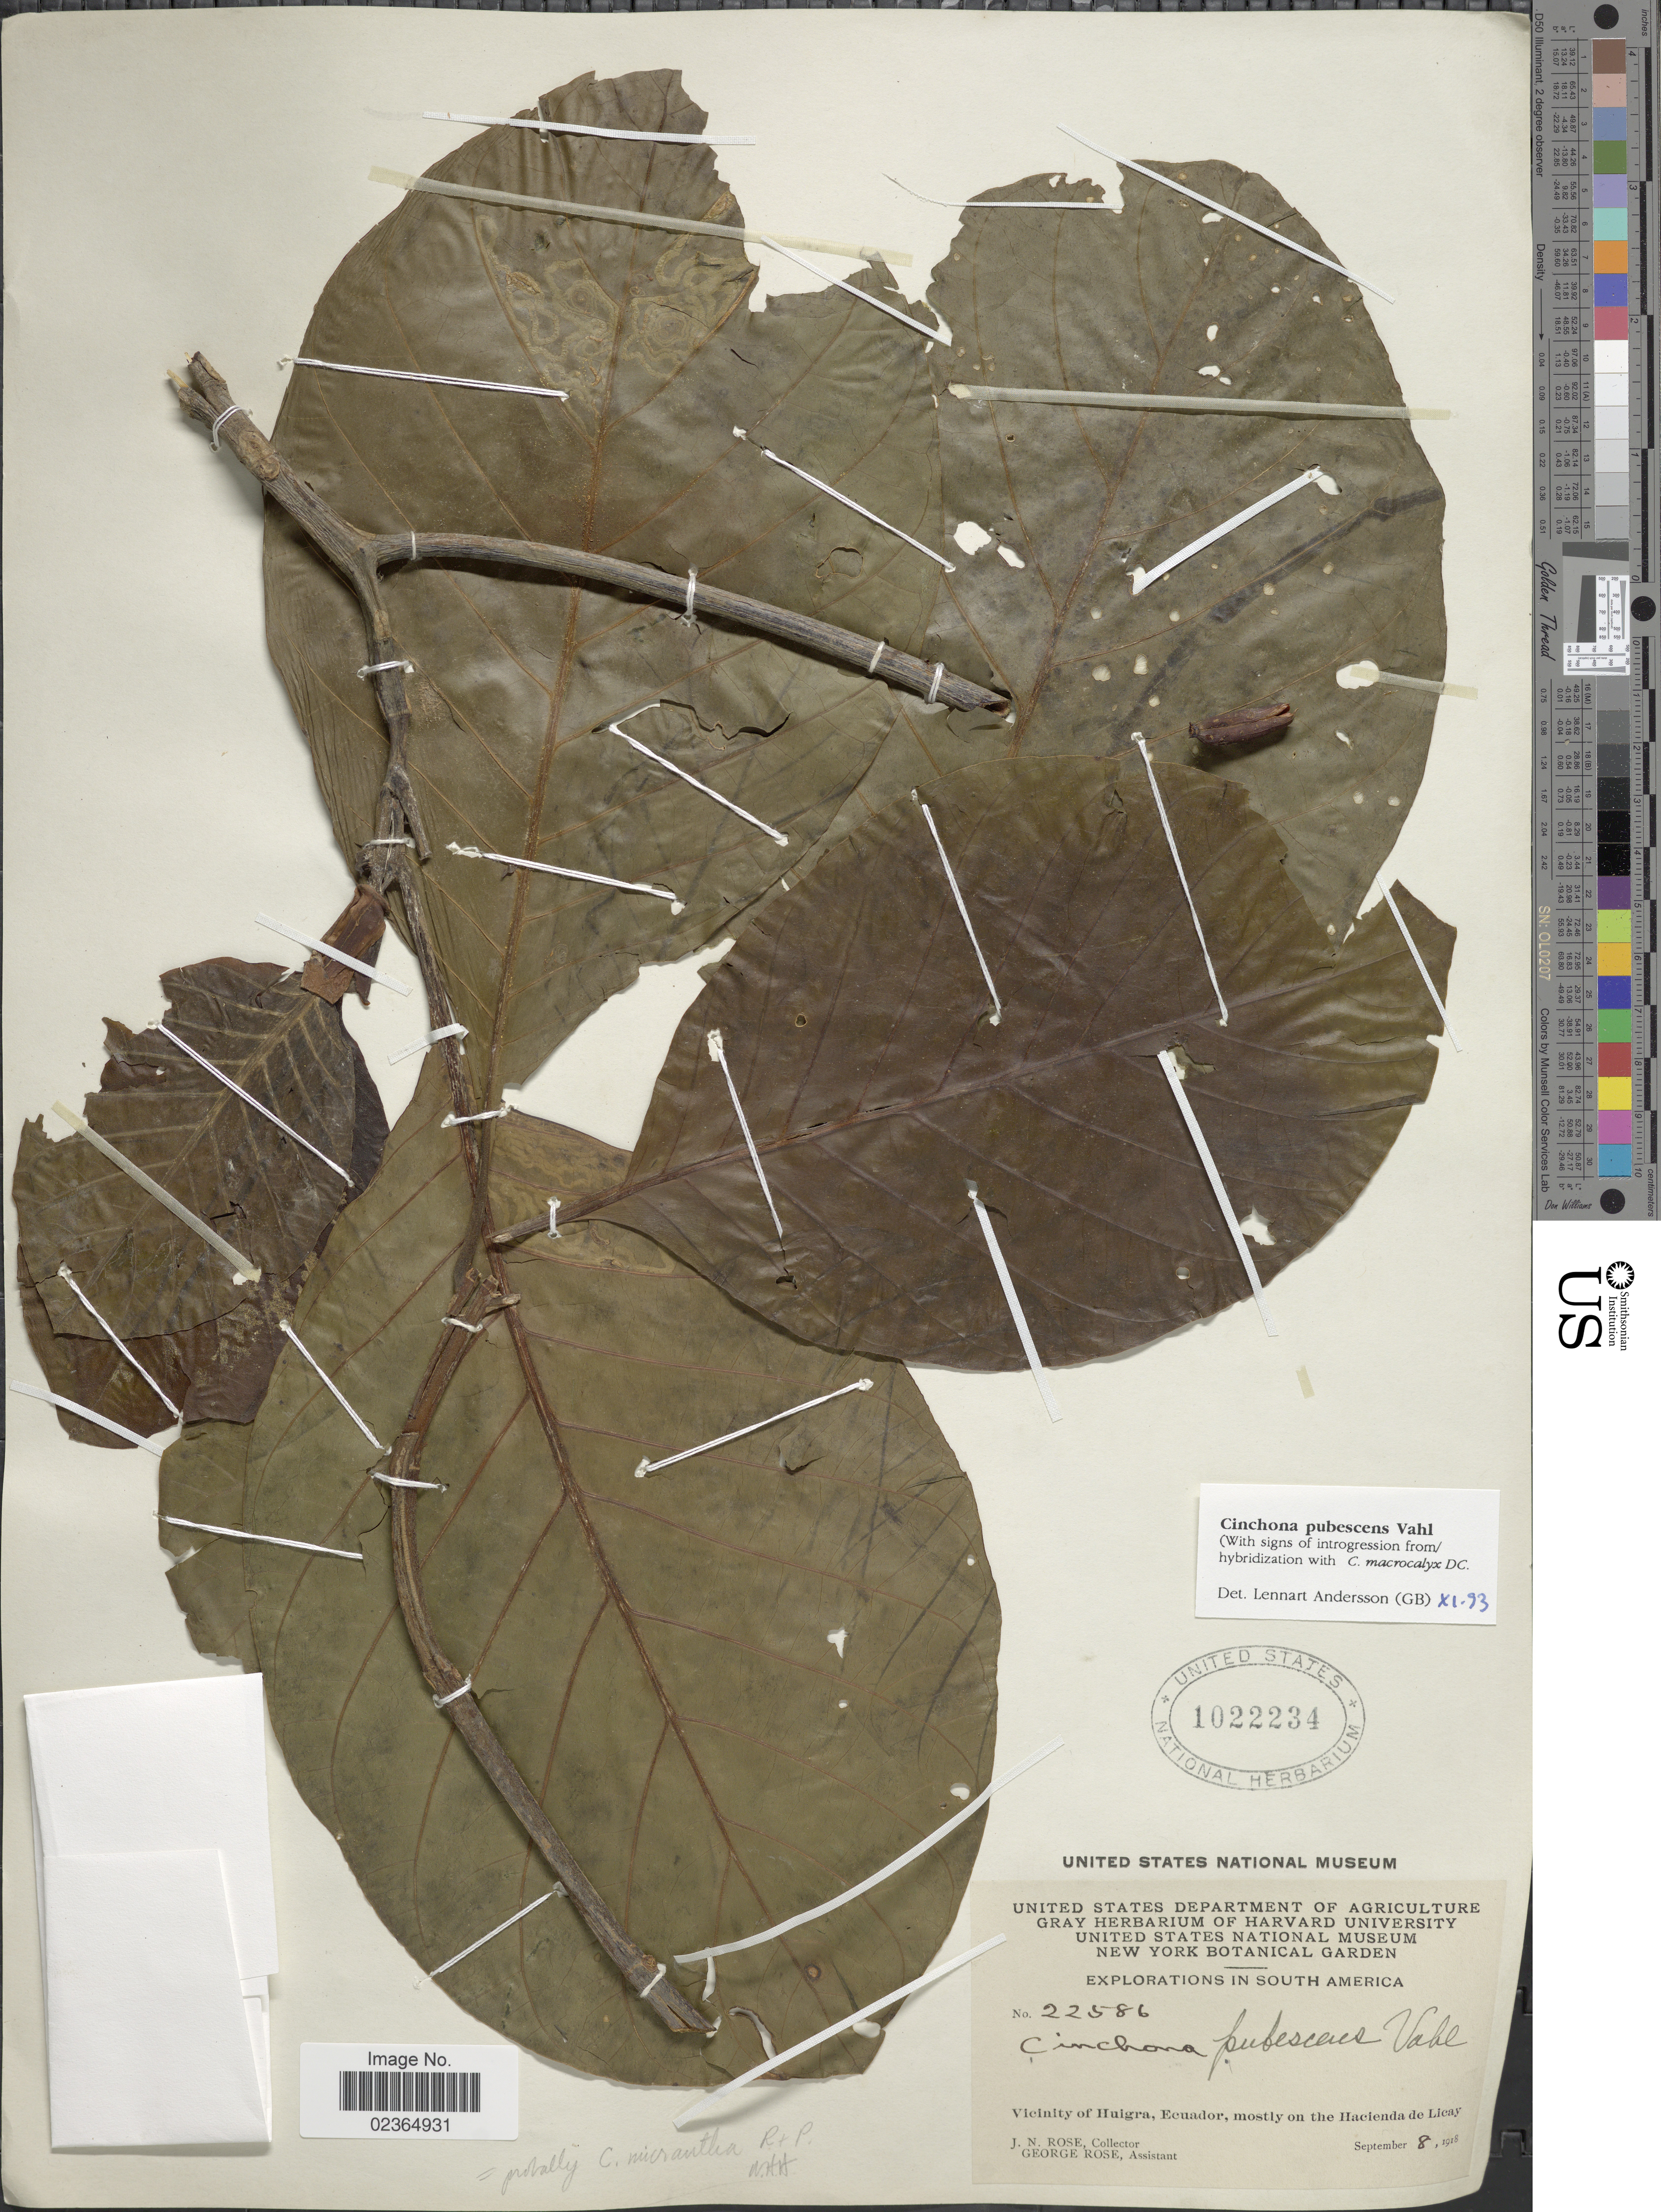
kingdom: Plantae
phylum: Tracheophyta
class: Magnoliopsida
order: Gentianales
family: Rubiaceae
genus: Cinchona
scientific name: Cinchona pubescens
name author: Vahl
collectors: J. N. Rose & G. Rose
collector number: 22586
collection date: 1918-09-08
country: Ecuador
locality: Vicinity of Huigra, mostly on the Hacienda de Licay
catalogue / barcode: US 1022234